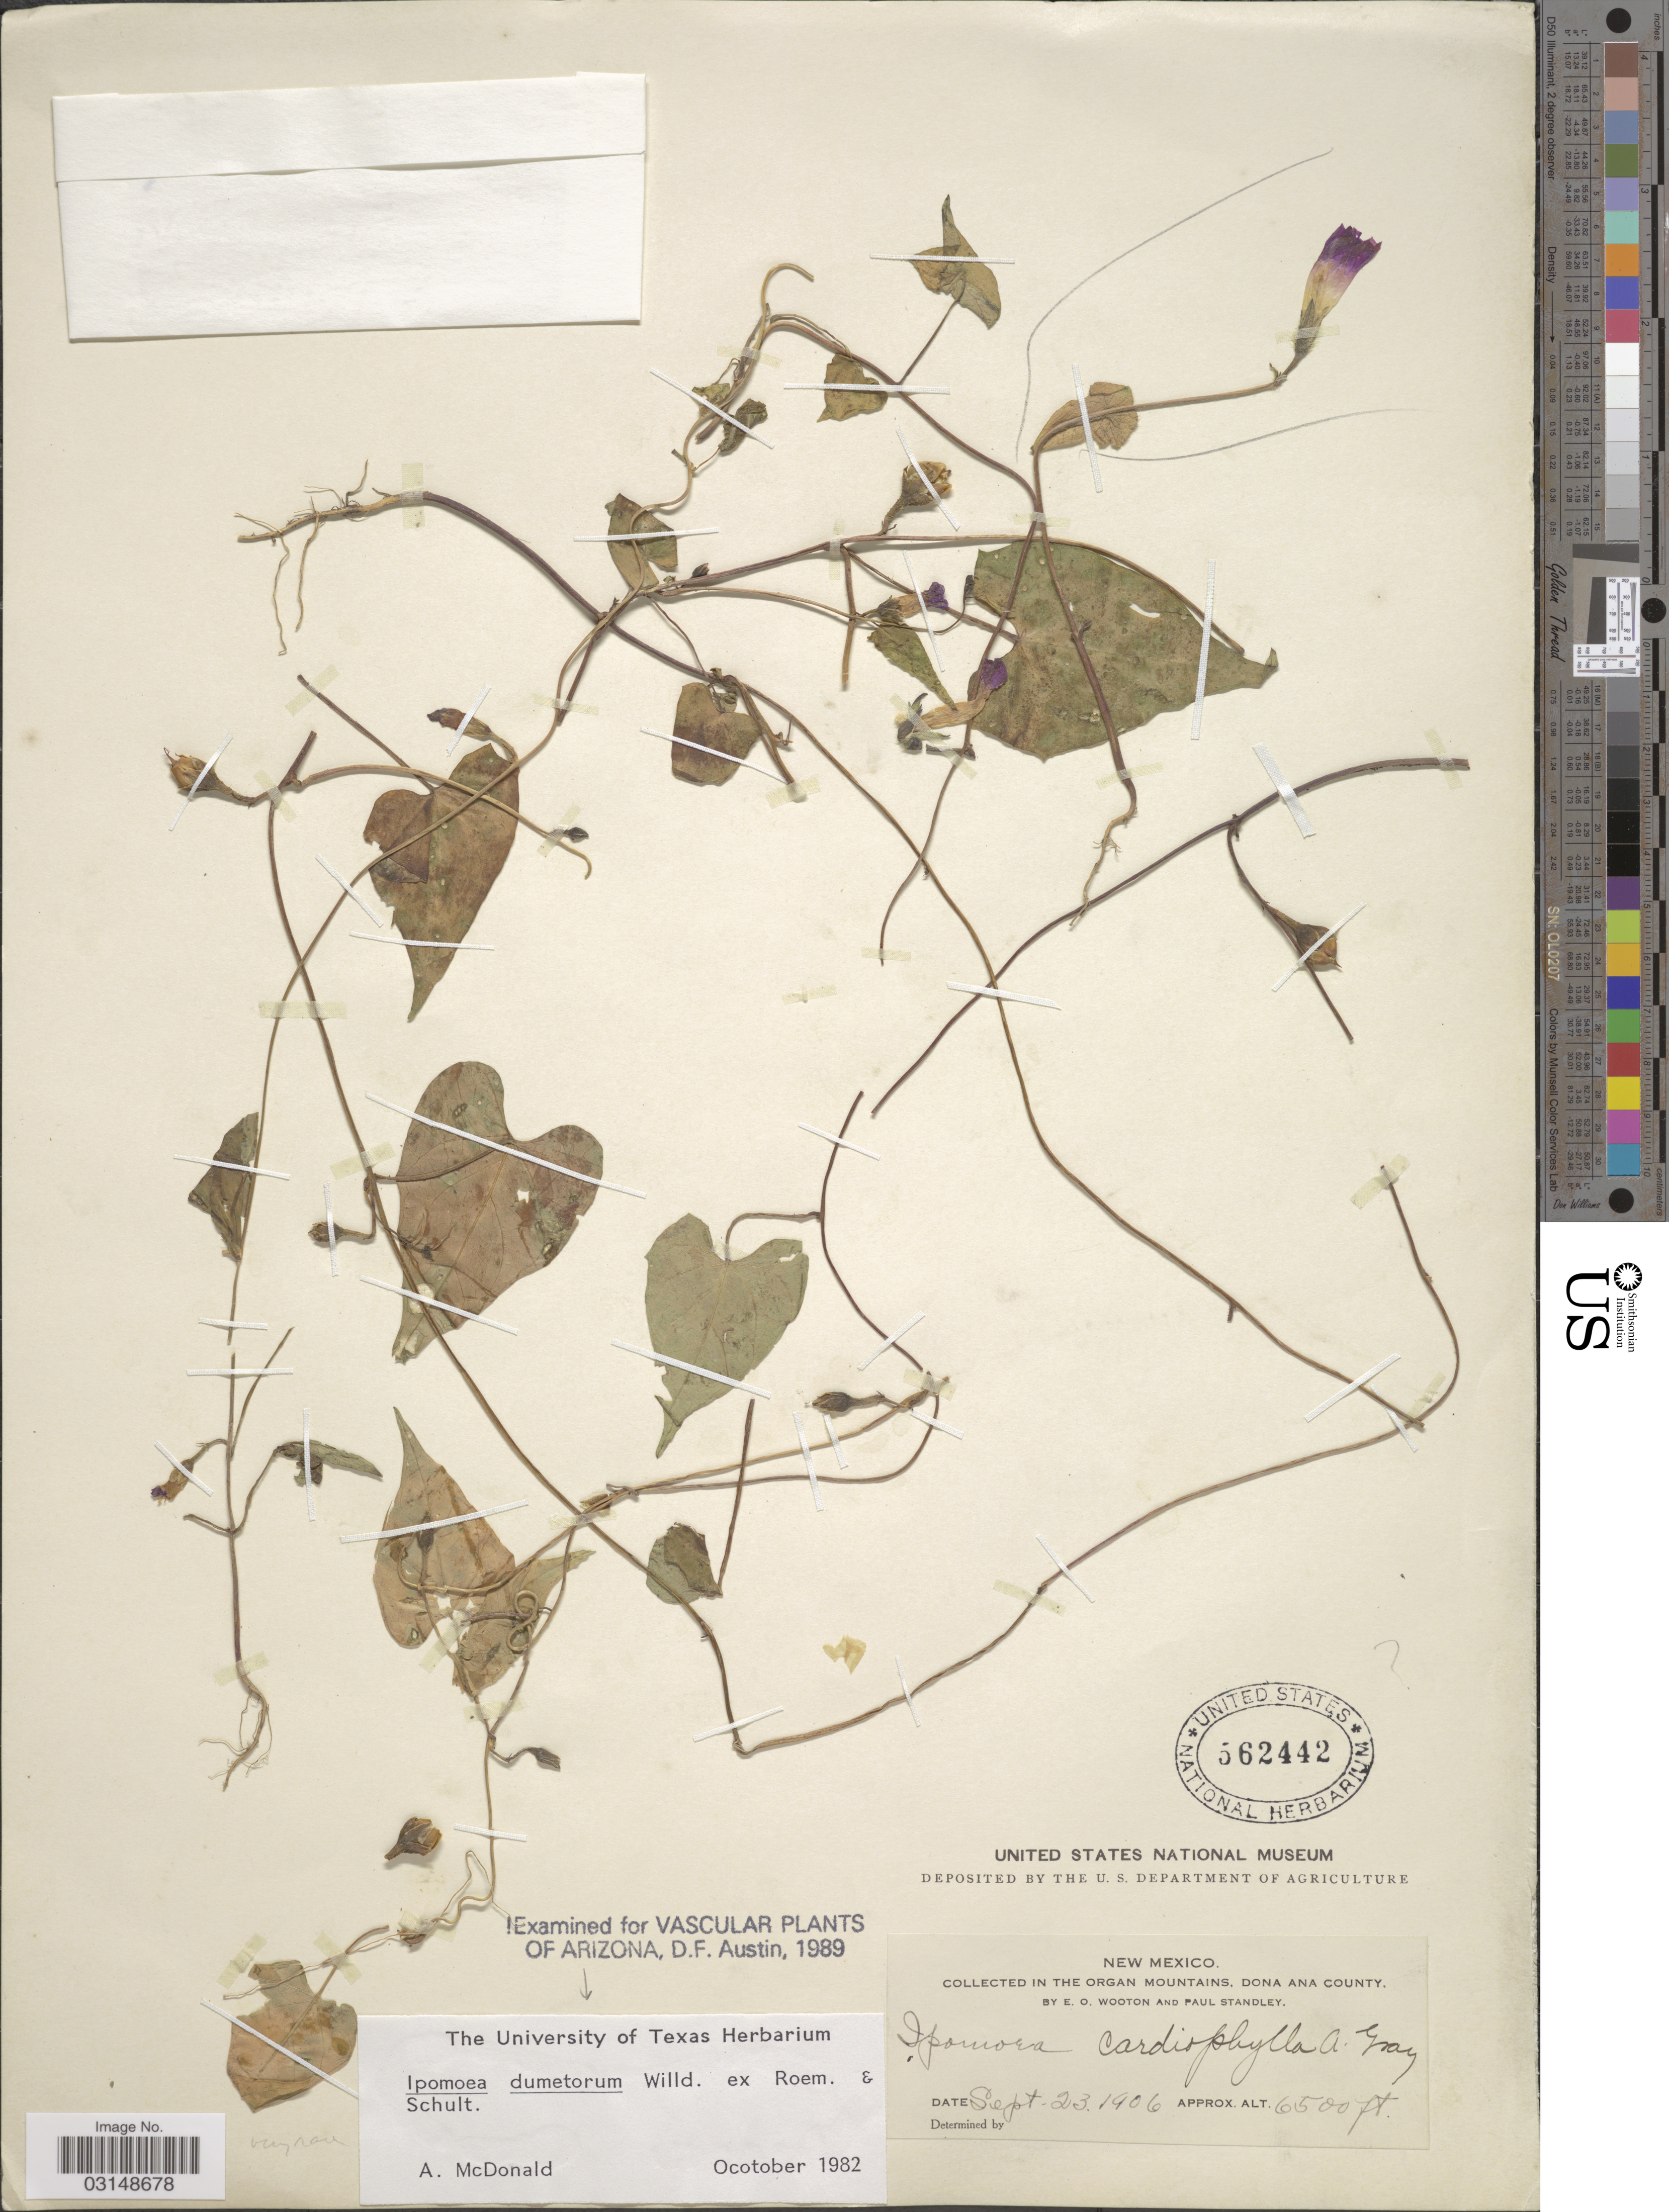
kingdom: Plantae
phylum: Tracheophyta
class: Magnoliopsida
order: Solanales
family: Convolvulaceae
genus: Ipomoea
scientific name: Ipomoea dumetorum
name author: Willd.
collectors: E. O. Wooton & P. C. Standley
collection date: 1906-09-23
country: United States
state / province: New Mexico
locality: In The Organ Mountains, Dona Ana County.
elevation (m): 1981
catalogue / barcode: US 562442